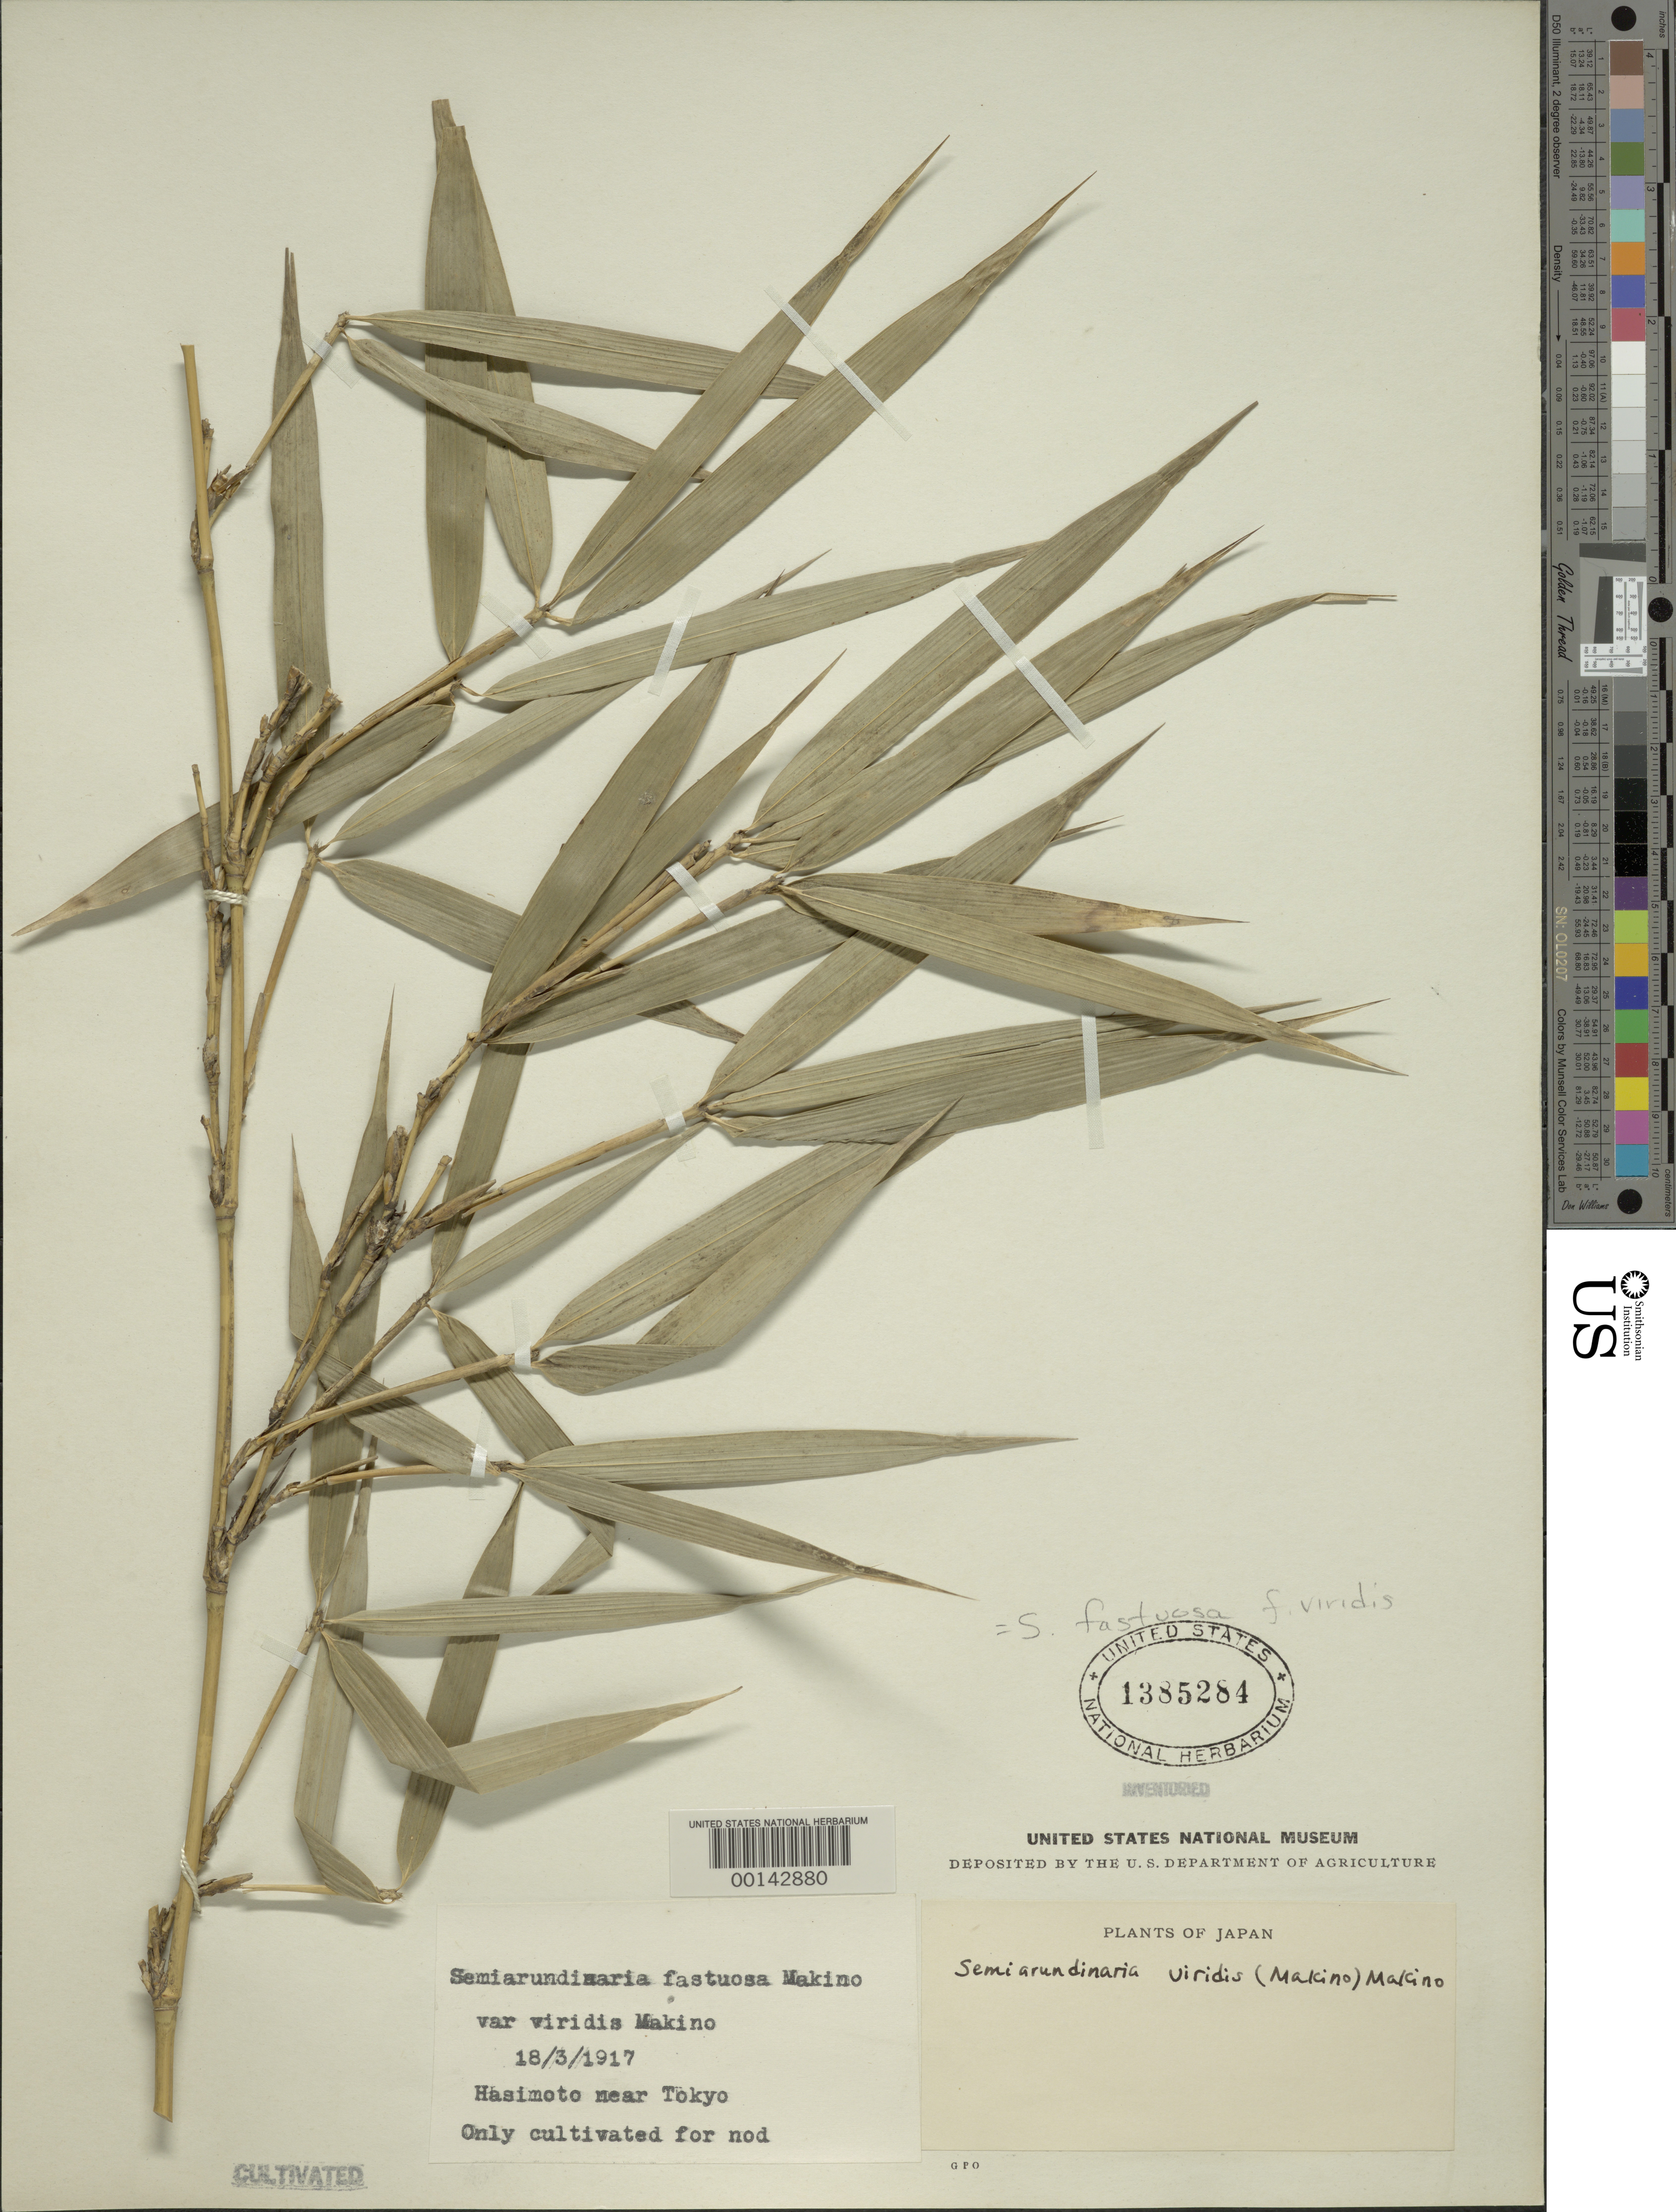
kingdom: Plantae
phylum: Tracheophyta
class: Liliopsida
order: Poales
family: Poaceae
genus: Semiarundinaria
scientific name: Semiarundinaria fastuosa f. viridis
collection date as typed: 18 Mar 1917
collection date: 1917-03-18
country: Japan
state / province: Tokyo, Federal City of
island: Honshu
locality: Hasimoto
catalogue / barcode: US 1385284